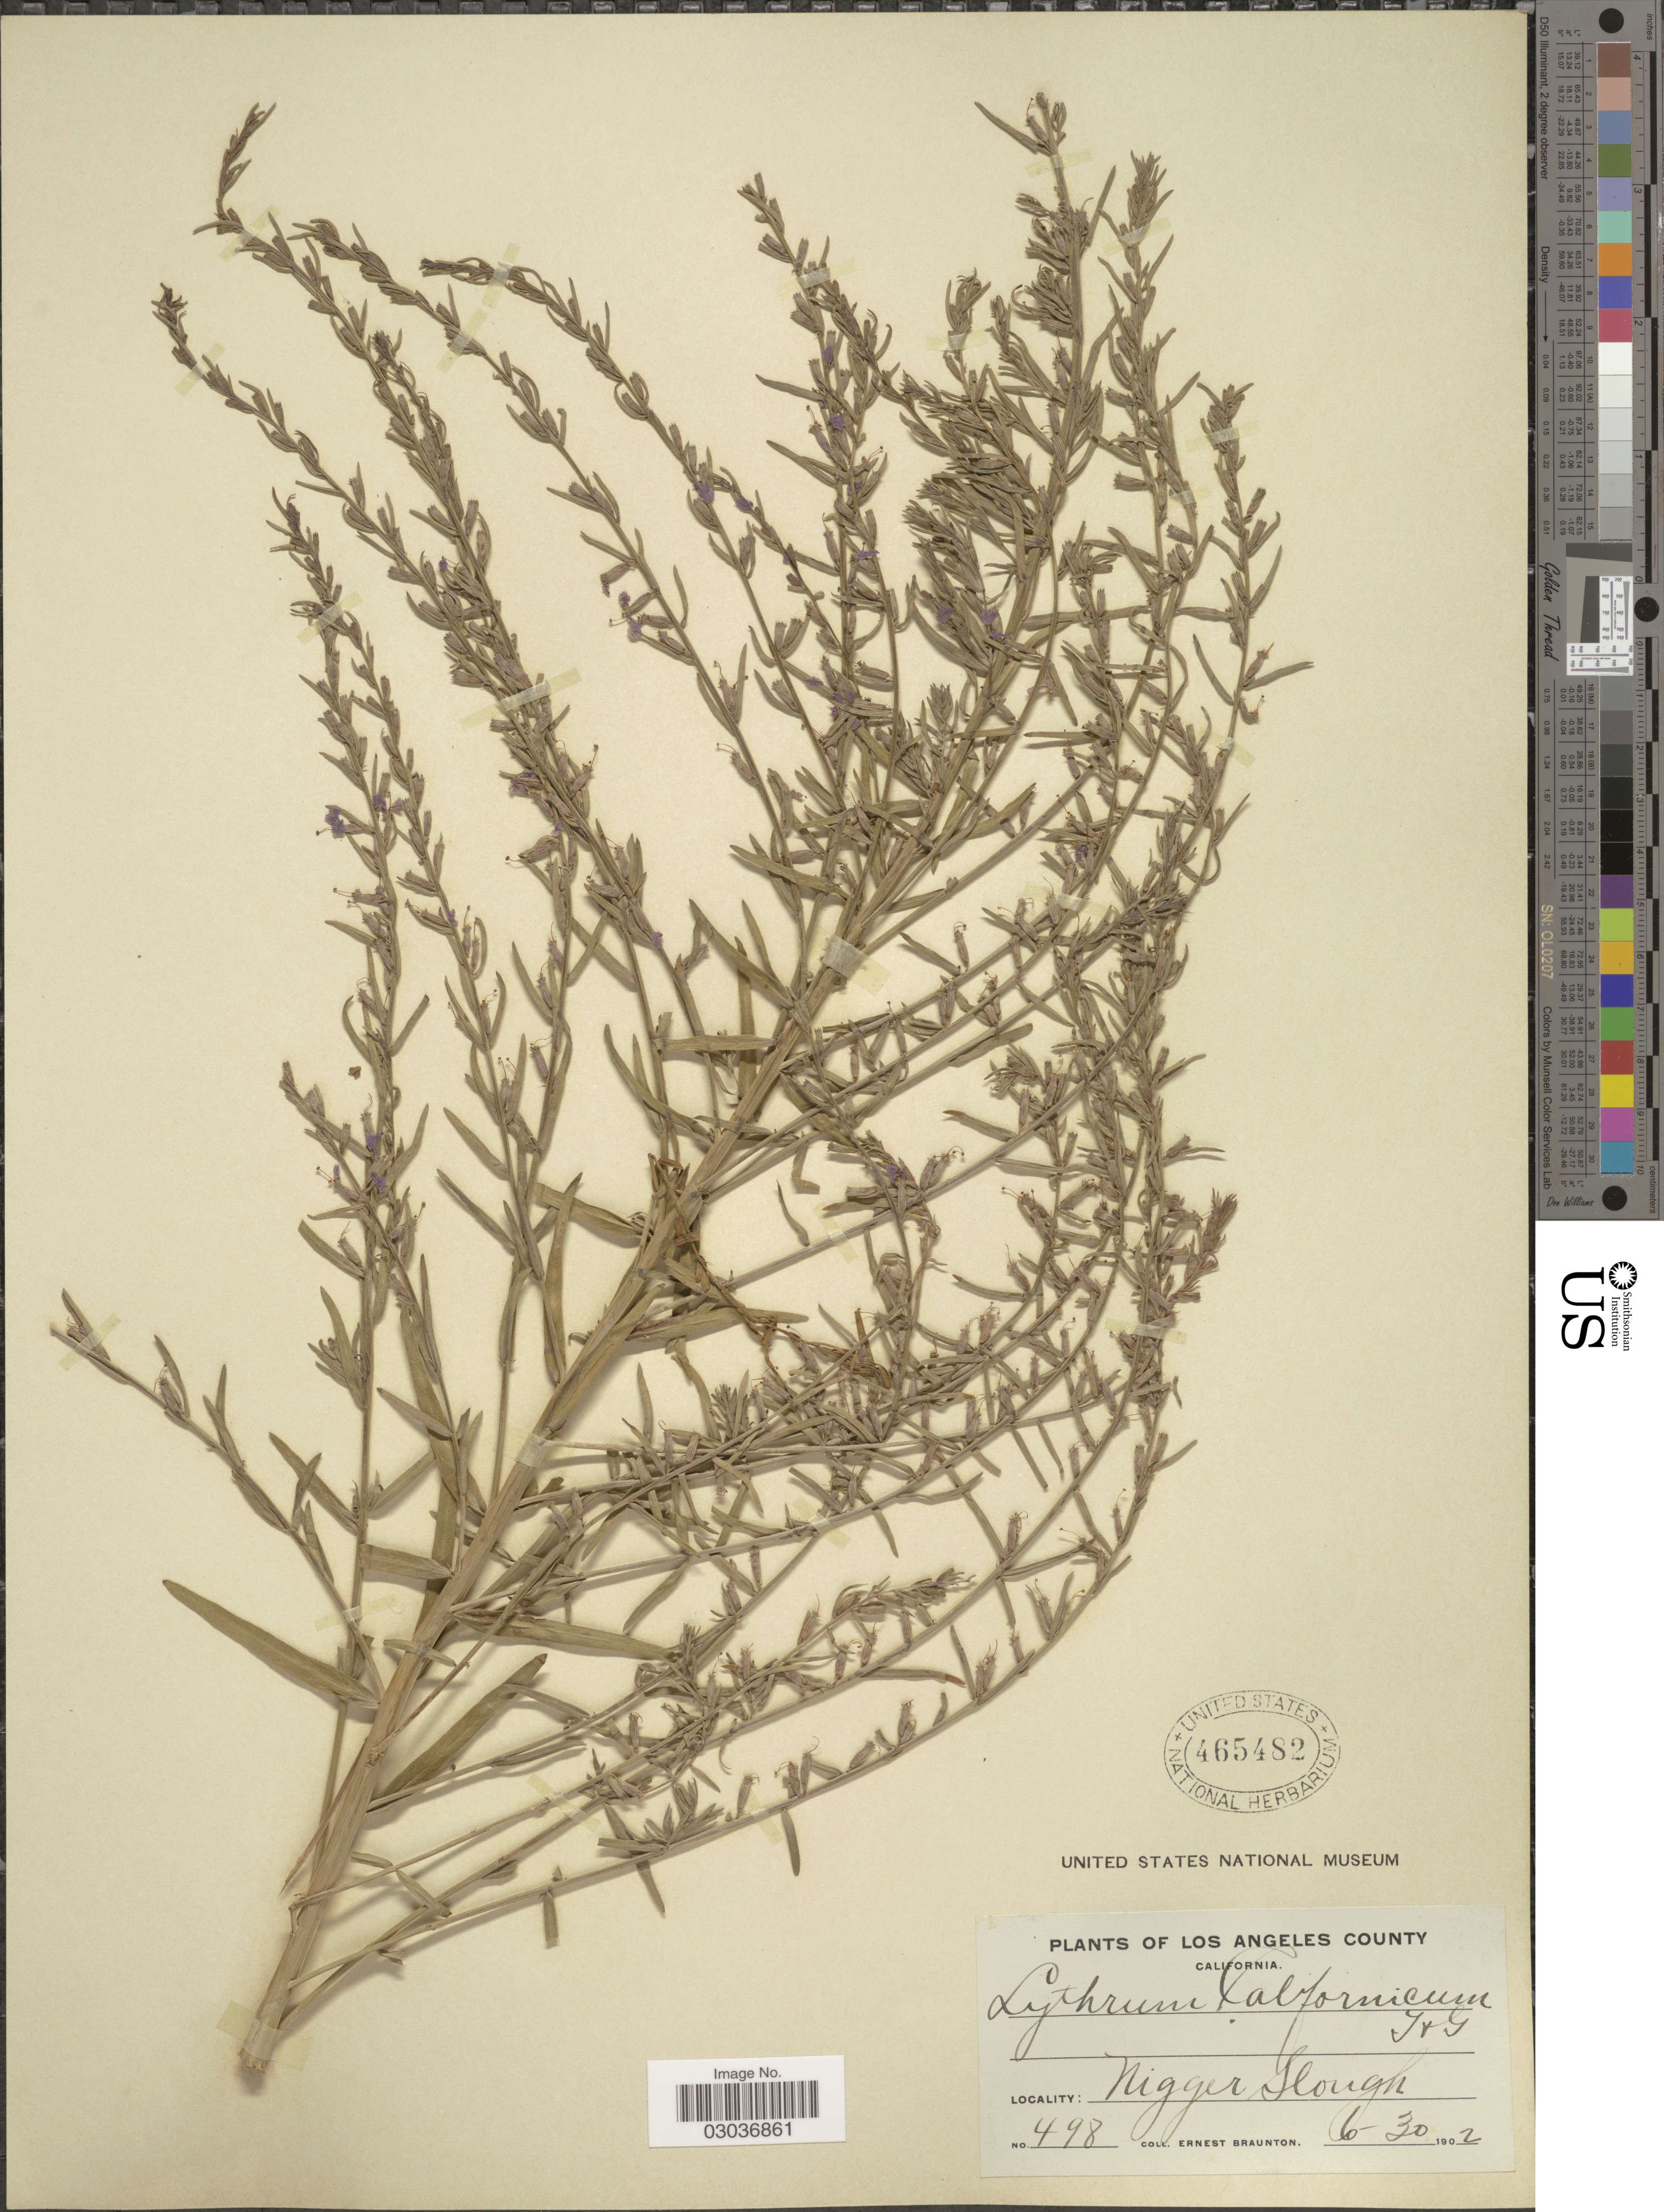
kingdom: Plantae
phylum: Tracheophyta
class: Magnoliopsida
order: Myrtales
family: Lythraceae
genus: Lythrum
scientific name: Lythrum californicum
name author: Torr. & A. Gray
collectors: E. Braunton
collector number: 498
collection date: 1902-06-30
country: United States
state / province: California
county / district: Los Angeles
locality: Los Angeles County. Nigger Slough.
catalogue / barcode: US 465482